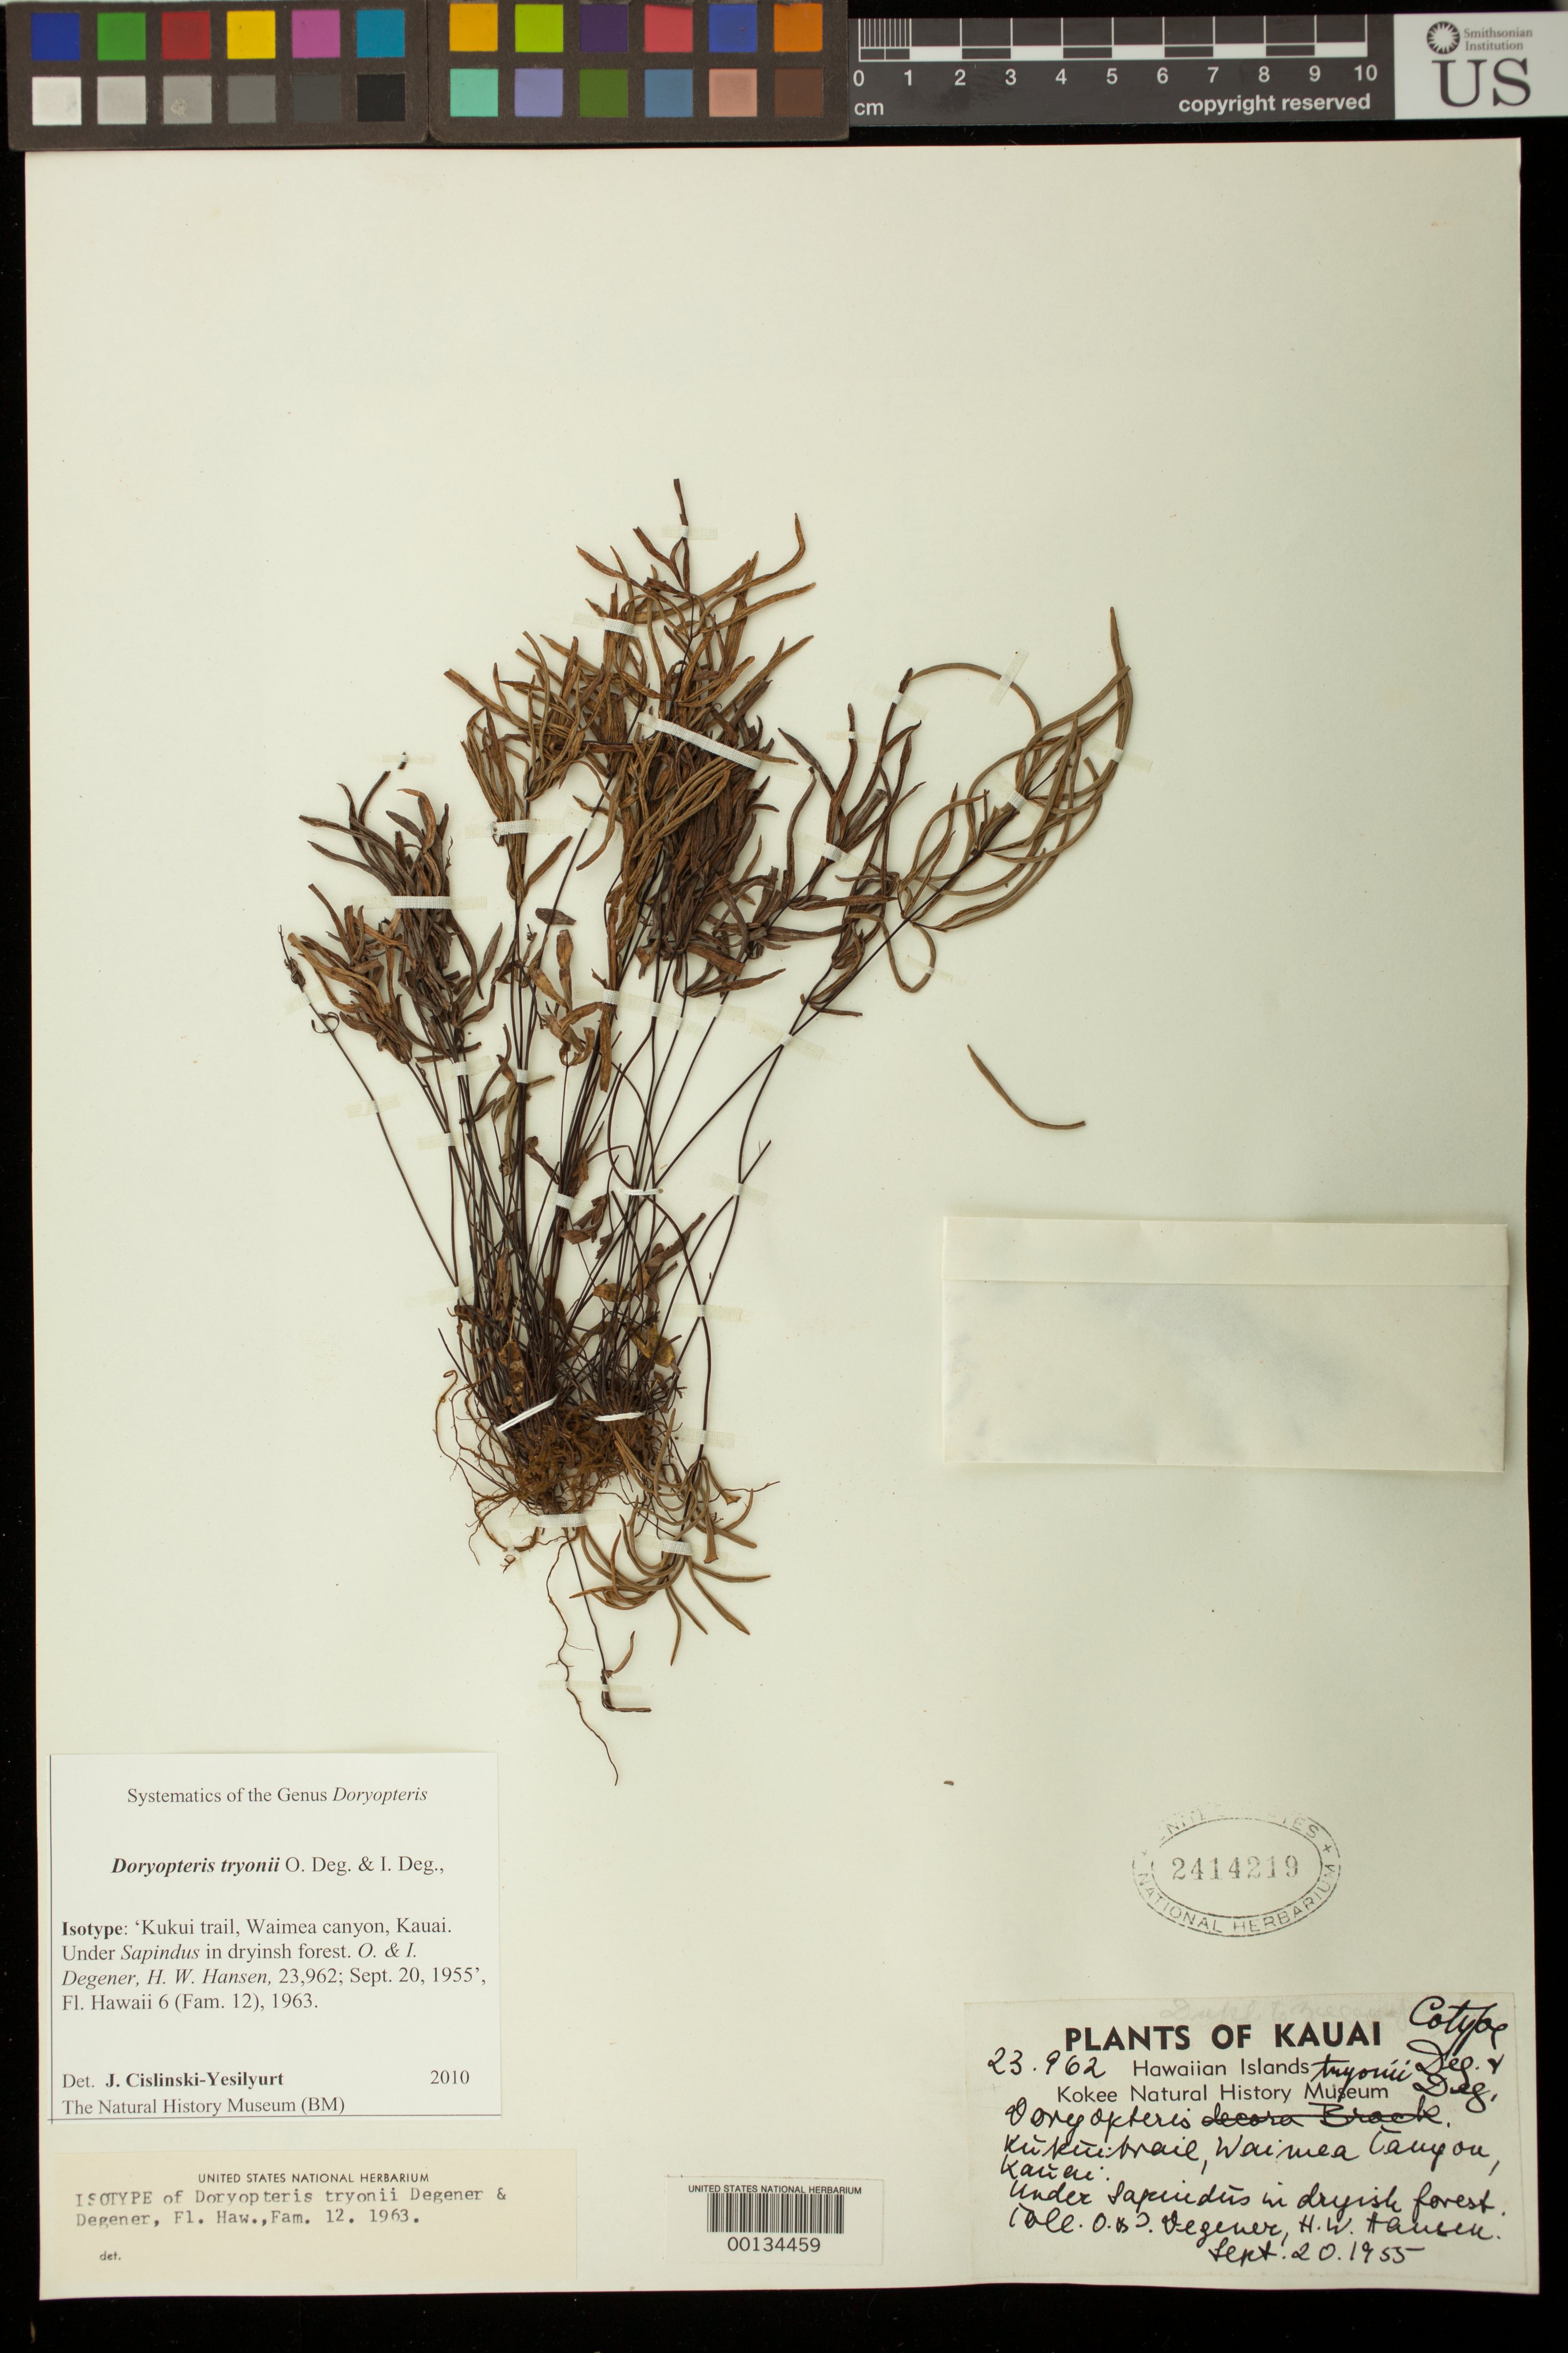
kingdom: Plantae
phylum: Tracheophyta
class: Polypodiopsida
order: Polypodiales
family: Pteridaceae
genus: Doryopteris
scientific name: Doryopteris tryonii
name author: O. Deg. & I. Deg.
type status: Isotype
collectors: O. Degener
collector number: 23962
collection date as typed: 20 Sep 1955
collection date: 1955-09-20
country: United States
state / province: Hawaii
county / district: Kauai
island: Kaua'i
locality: Kukii Trail, Waimea Canyon.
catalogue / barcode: US 2414219